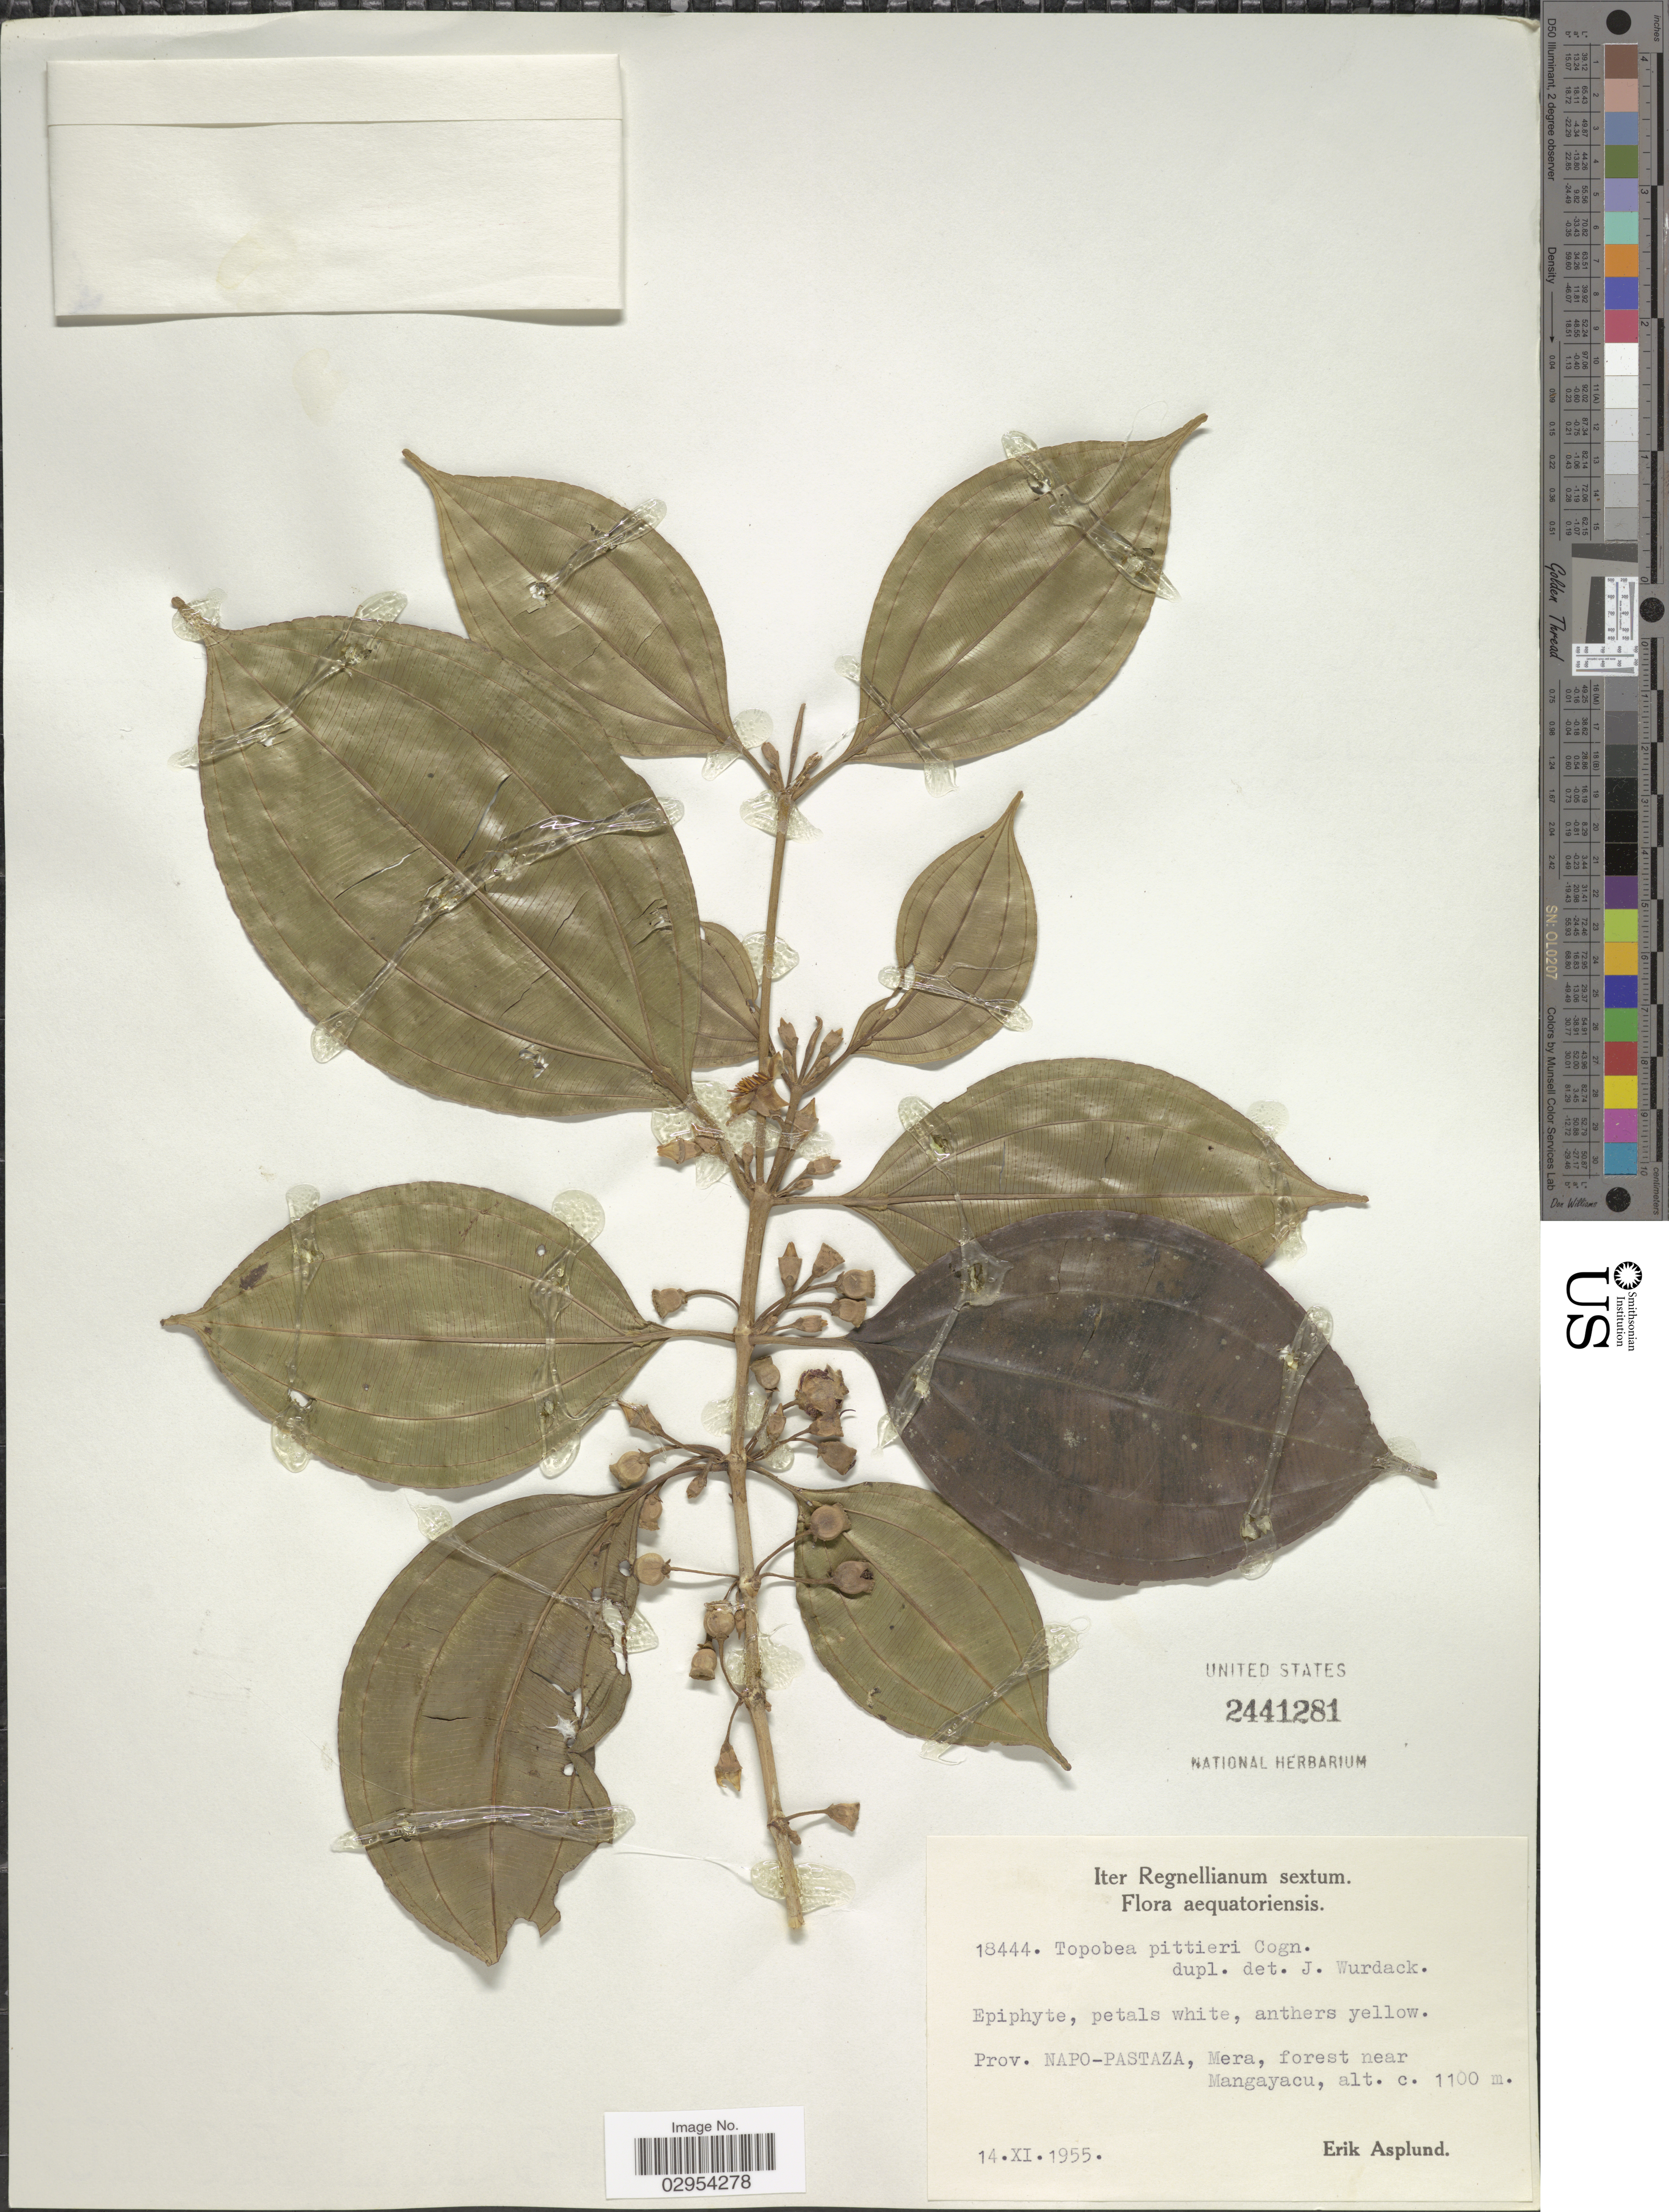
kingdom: Plantae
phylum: Tracheophyta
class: Magnoliopsida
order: Myrtales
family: Melastomataceae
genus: Topobea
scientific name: Topobea pittieri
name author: Cogn.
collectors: E. Asplund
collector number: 18444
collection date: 1955-11-14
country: Ecuador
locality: Prov. Napo-Pastaza, Mera, forest near Mangayacu.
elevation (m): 1100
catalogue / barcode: US 2441281